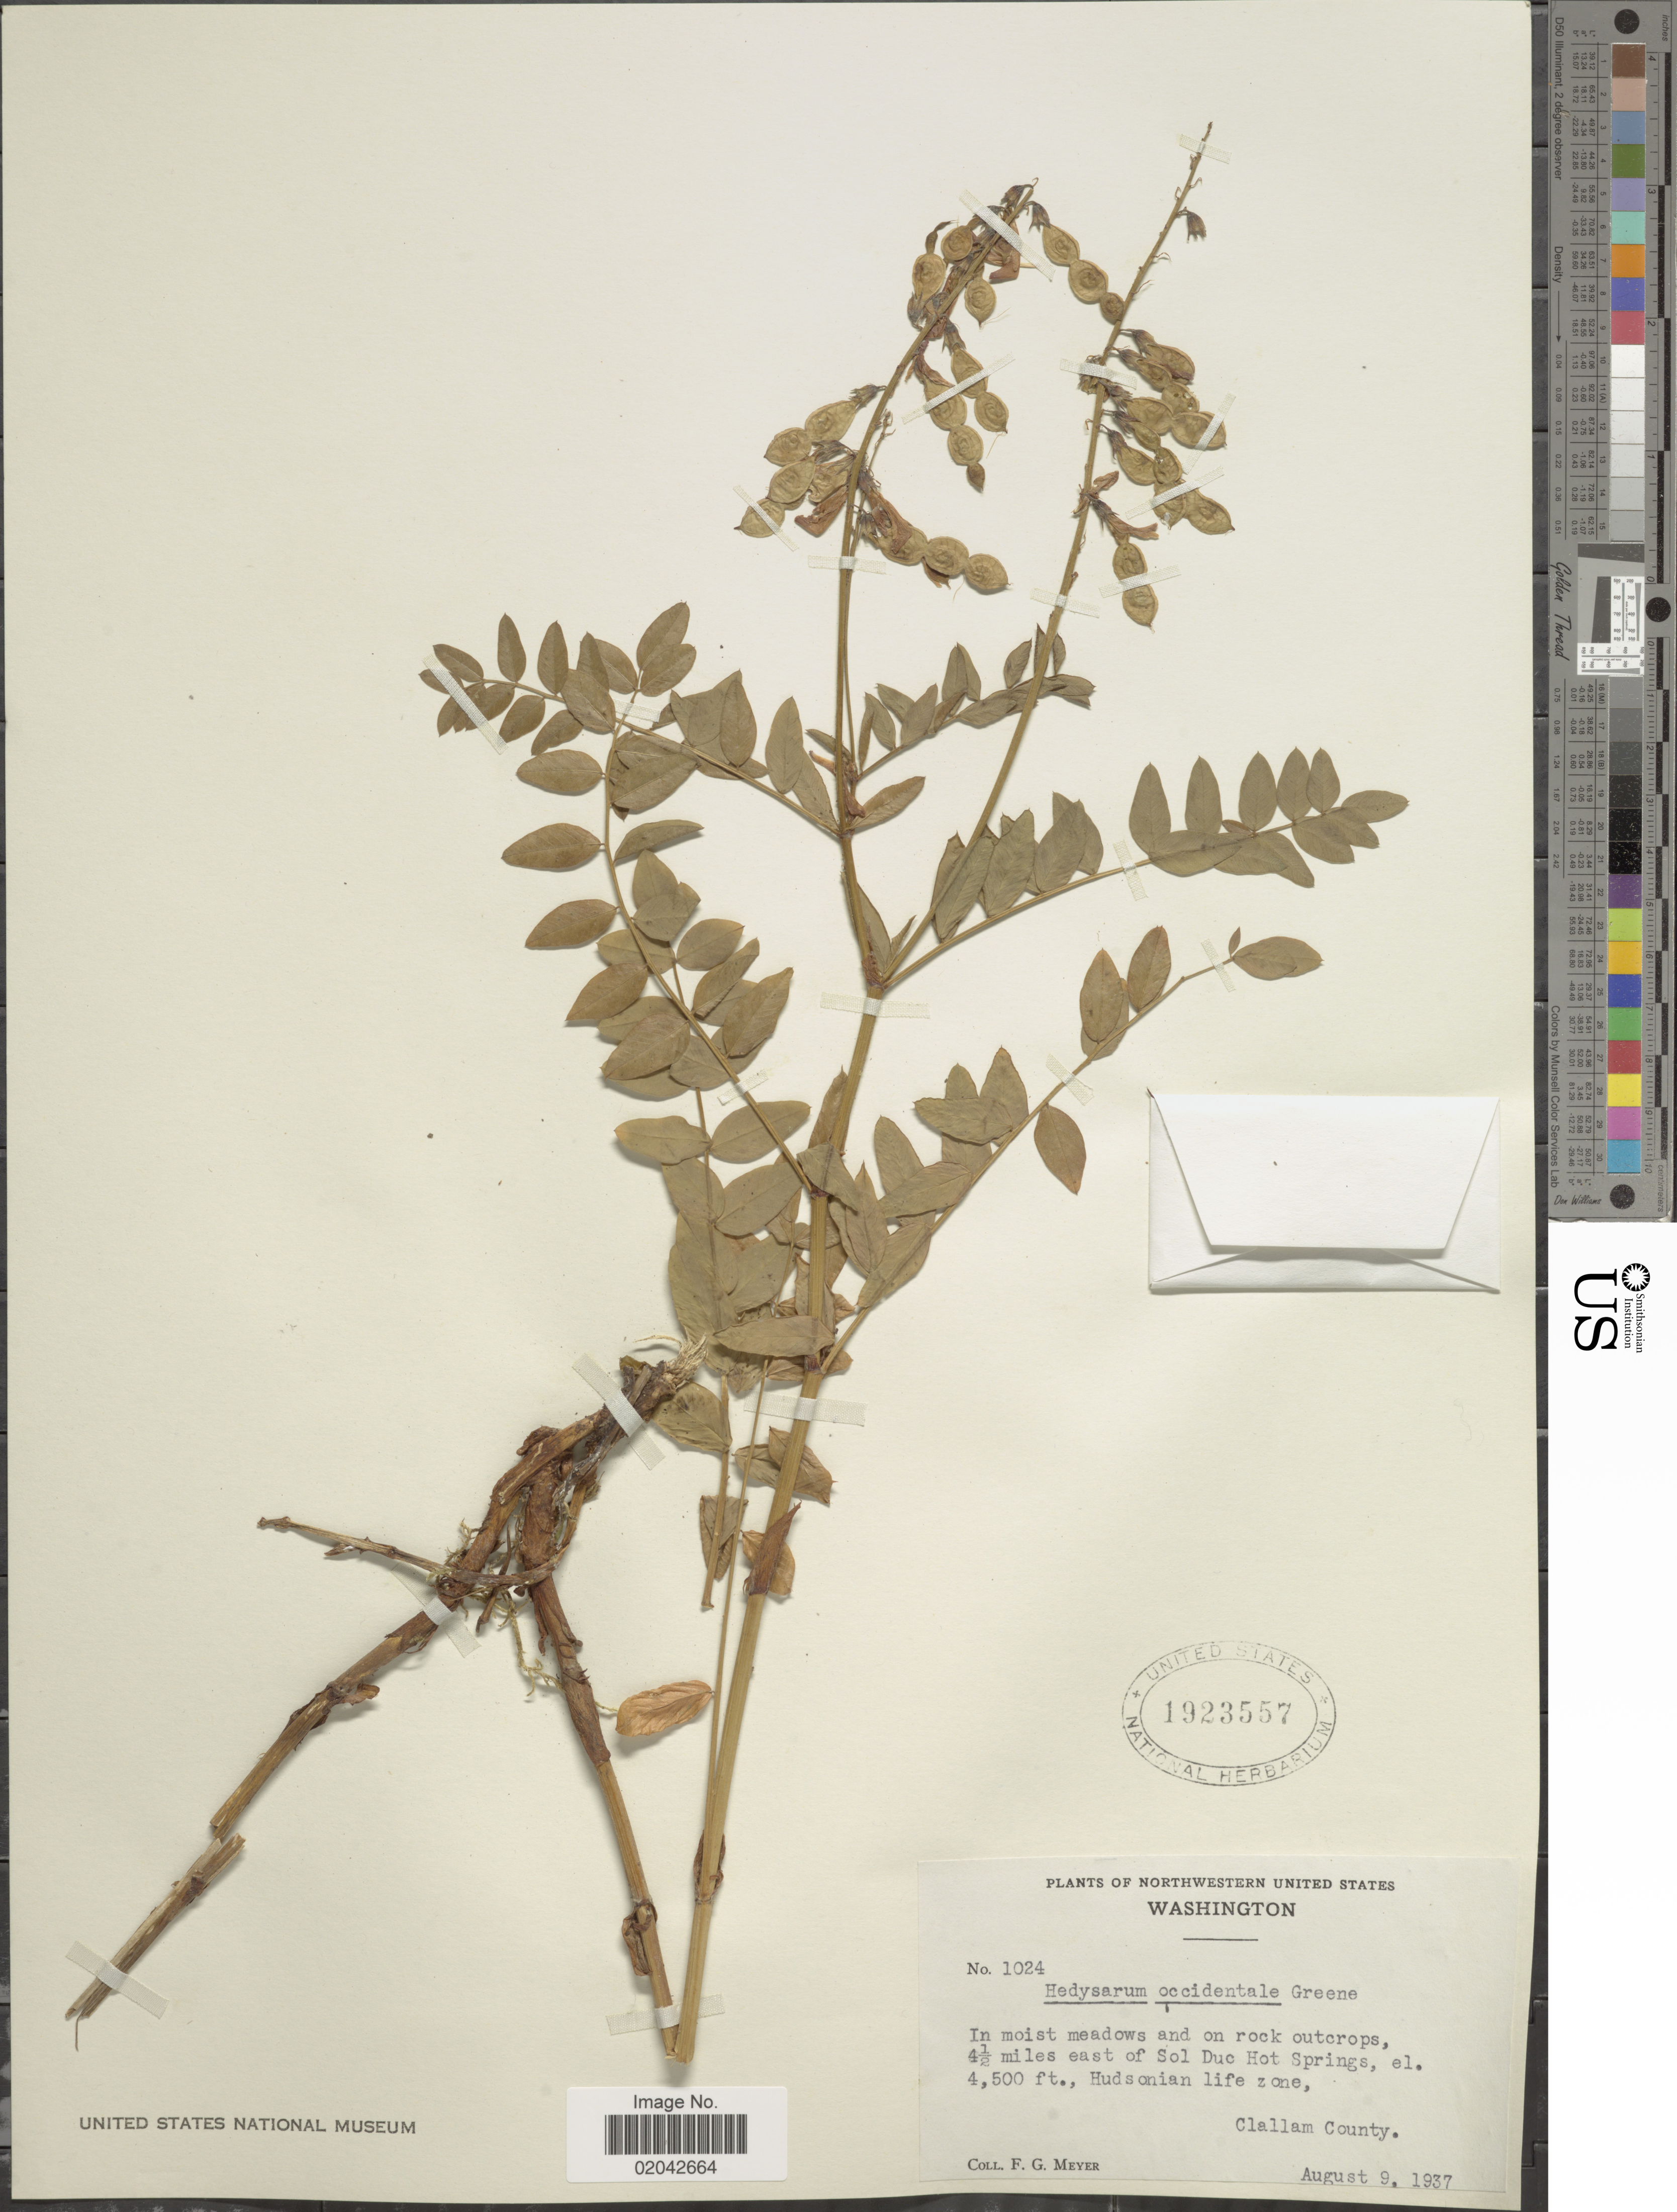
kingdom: Plantae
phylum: Tracheophyta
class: Magnoliopsida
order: Fabales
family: Fabaceae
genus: Hedysarum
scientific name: Hedysarum occidentale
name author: Greene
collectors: F. G. Meyer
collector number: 1024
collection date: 1937-08-09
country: United States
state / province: Washington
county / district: Clallam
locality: In moist meadows and on rock outcrops, 4 1/2 miles east of Sol Duc Hot Springs, Hudsonian life Zone, Clallam County.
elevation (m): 1372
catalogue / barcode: US 1923557